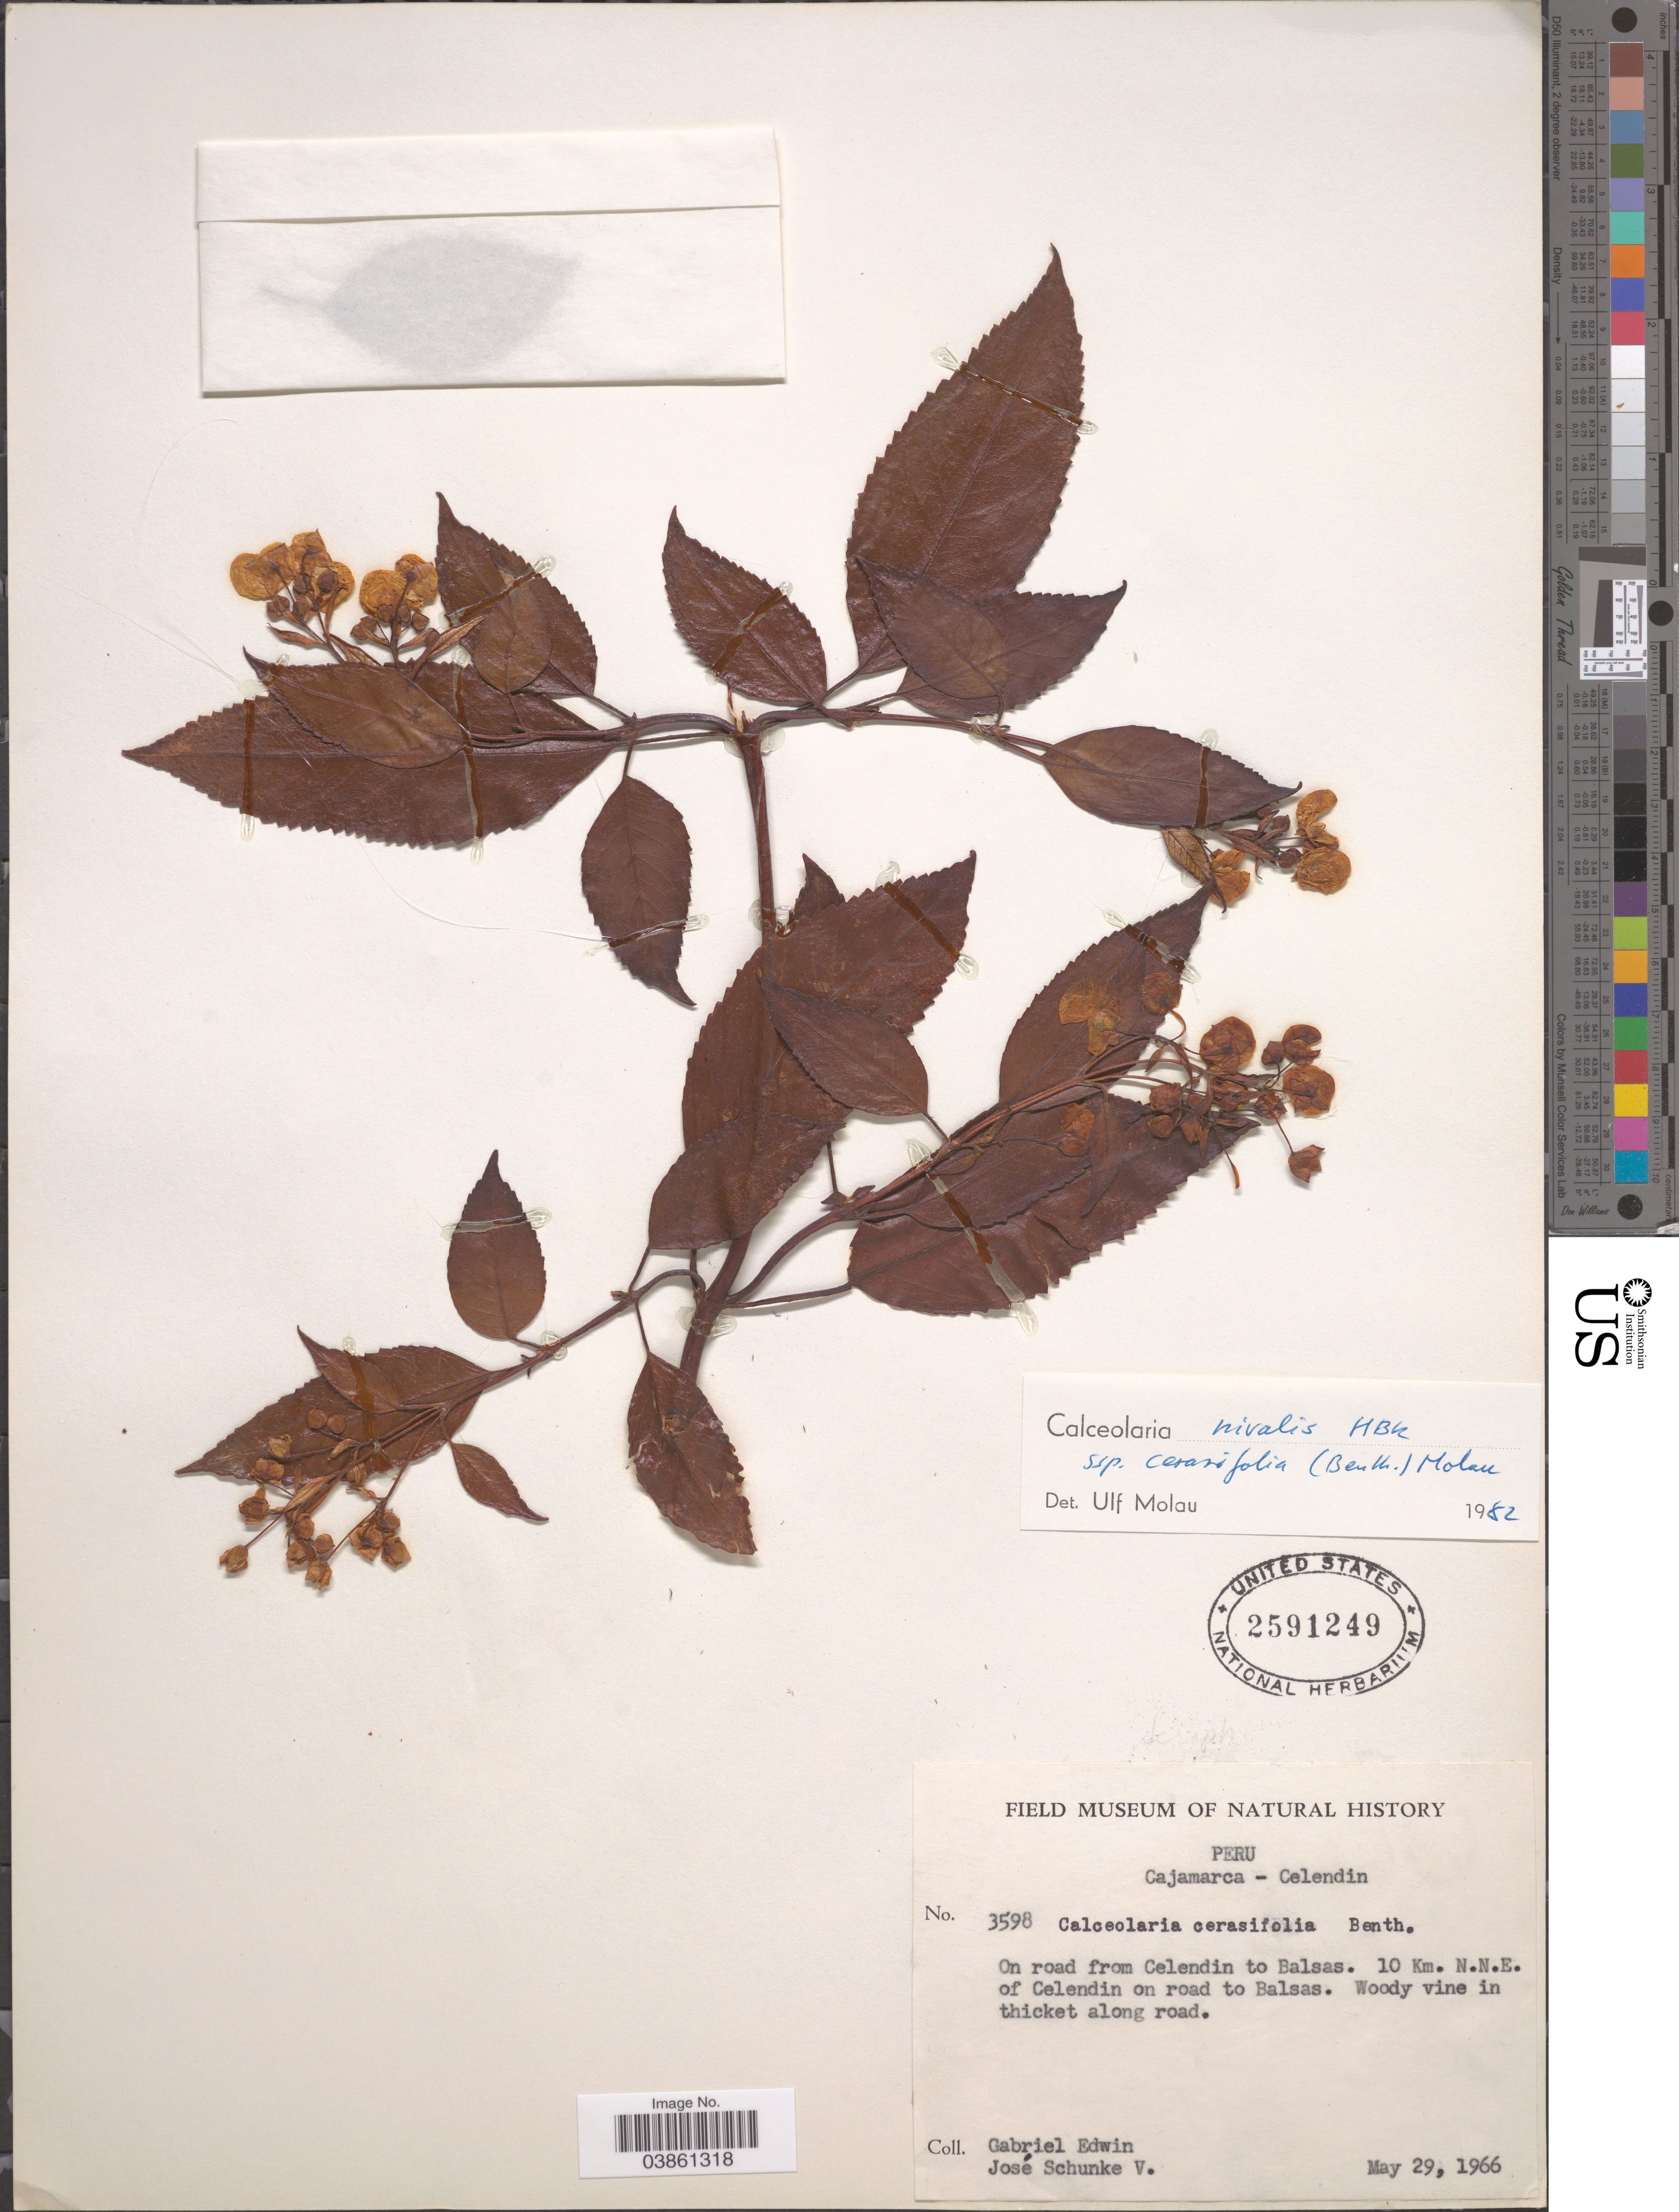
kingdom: Plantae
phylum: Tracheophyta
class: Magnoliopsida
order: Lamiales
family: Calceolariaceae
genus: Calceolaria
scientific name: Calceolaria nivalis subsp. cerasifolia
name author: (Benth.) Molau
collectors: G. Edwin & J. Schunke Vigo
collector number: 3598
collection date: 1966-05-29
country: Peru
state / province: Cajamarca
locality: Celendin. On road from Celendin to Balsas. 10 Km. N.N.E of Celendin on road to Balsas. Woody vine in thicket along road.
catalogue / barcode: US 2591249